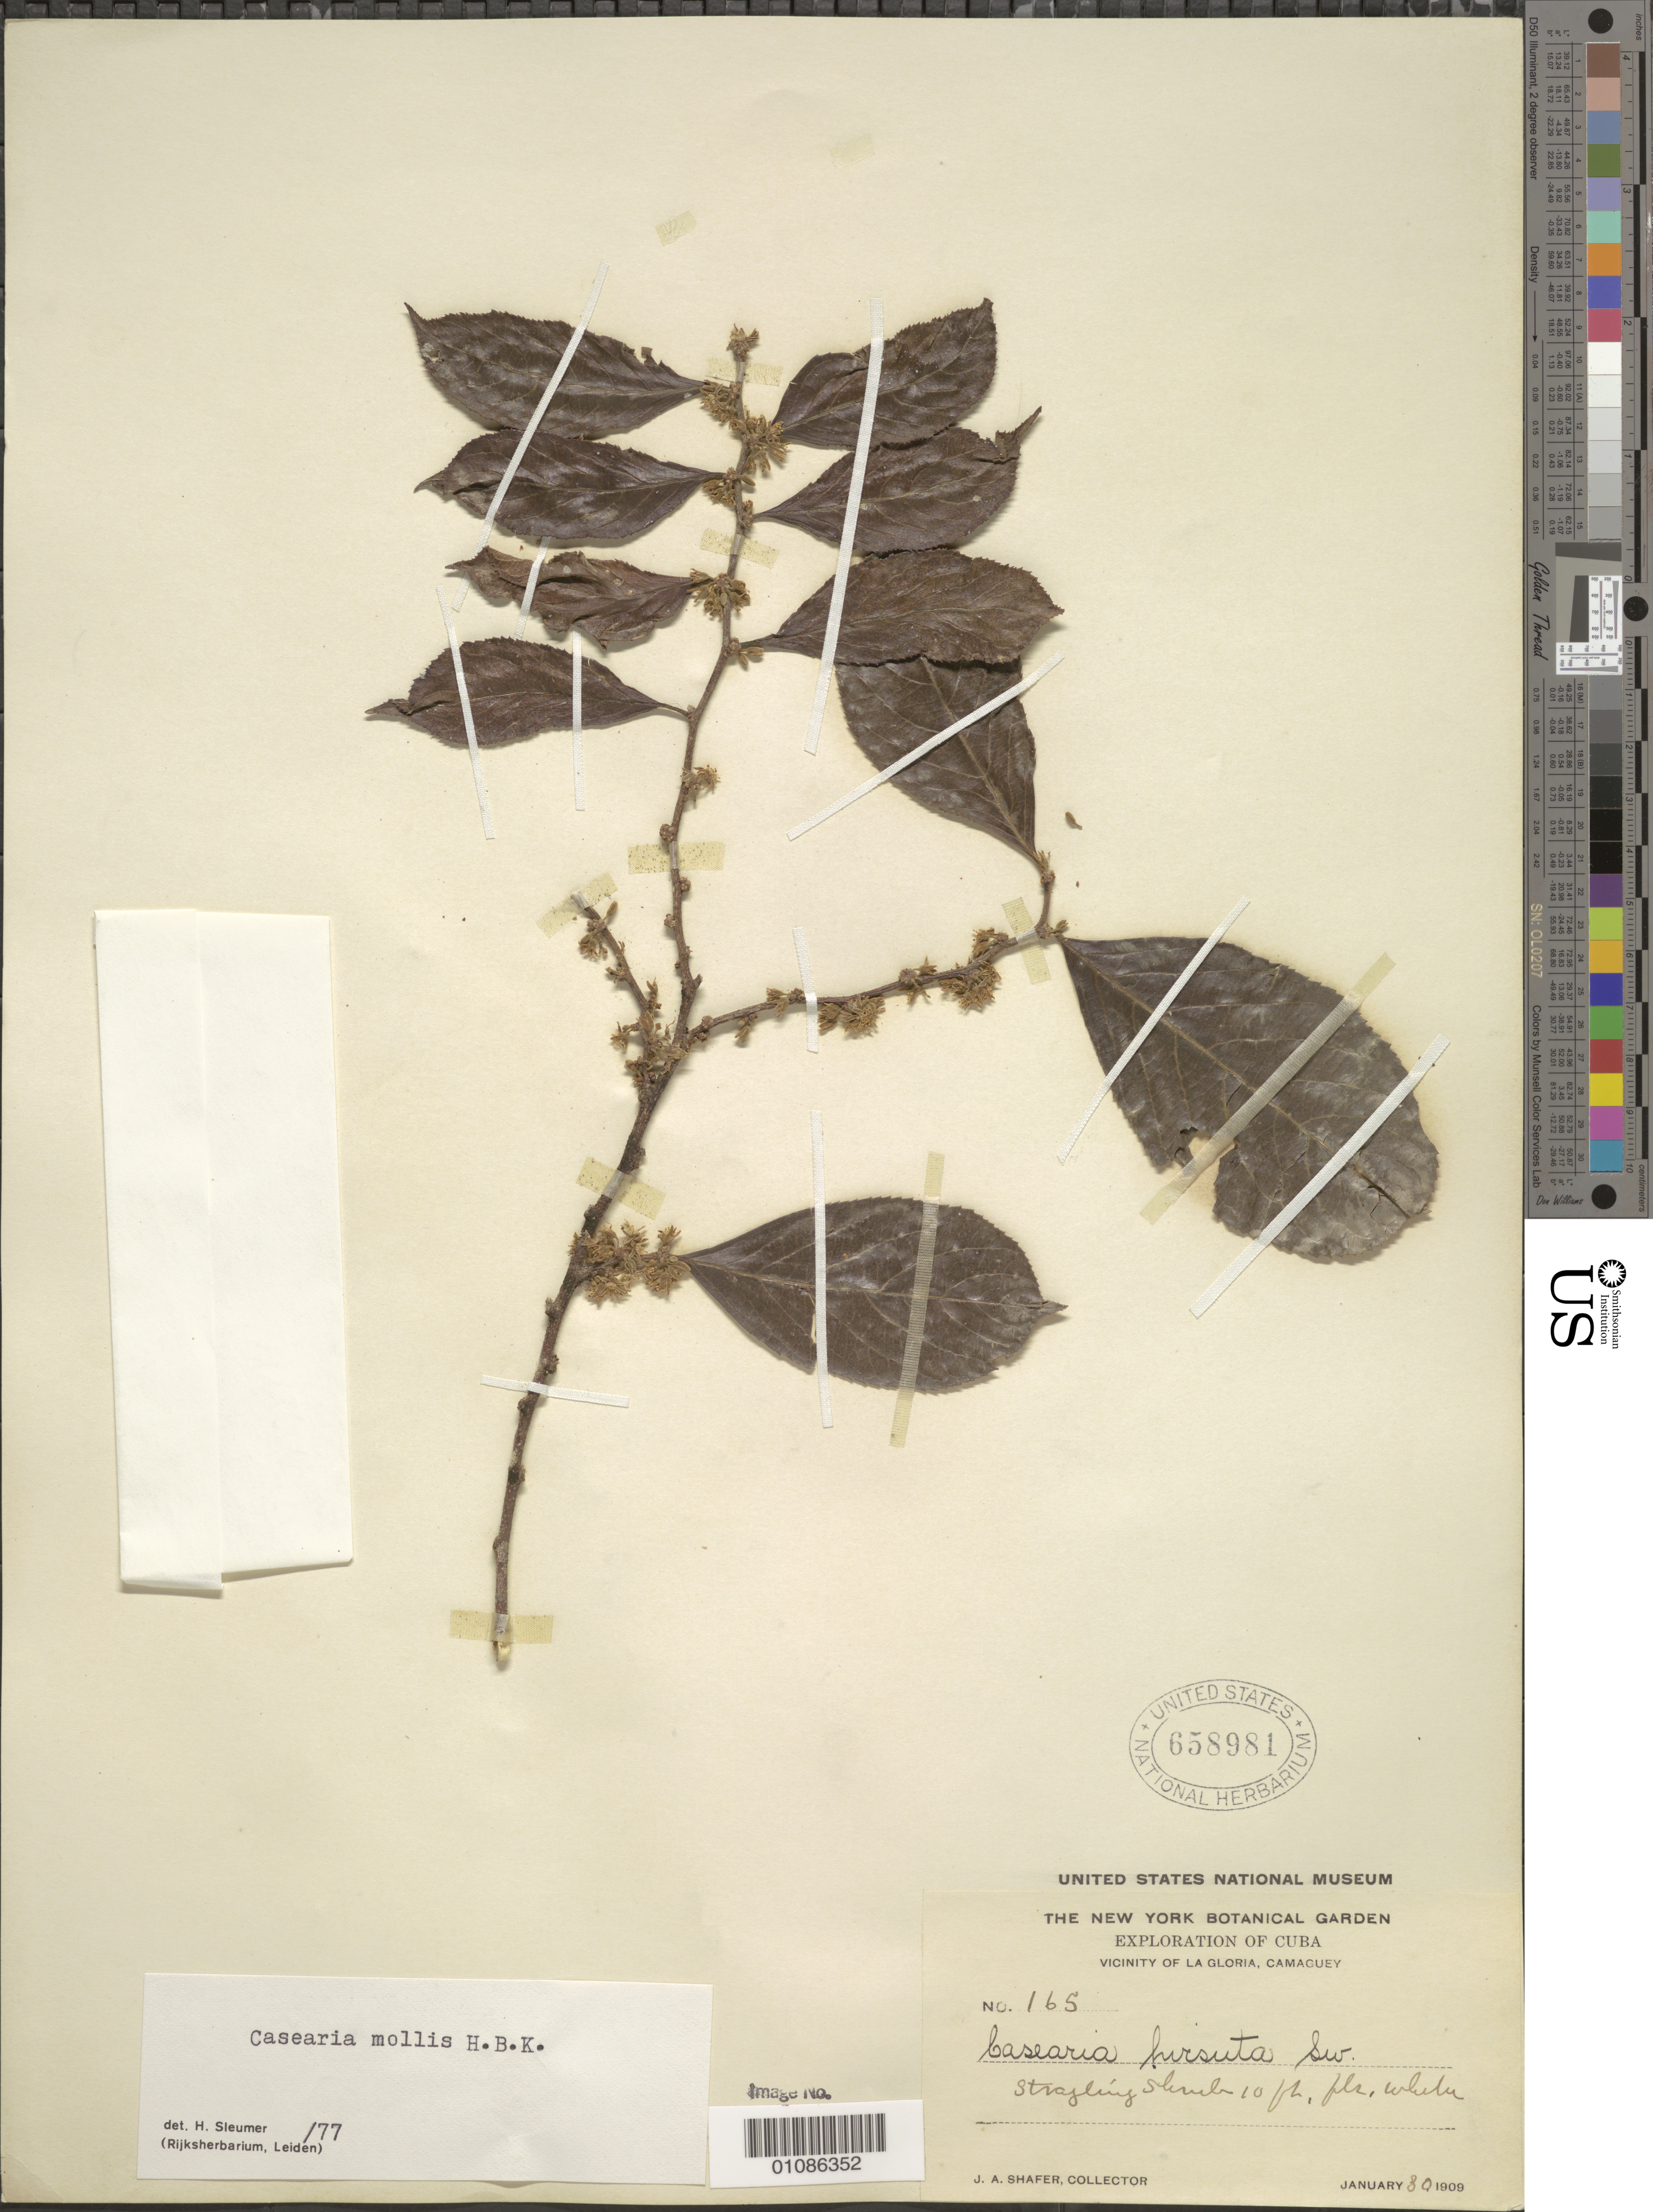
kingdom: Plantae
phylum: Tracheophyta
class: Magnoliopsida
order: Malpighiales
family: Salicaceae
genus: Casearia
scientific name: Casearia mollis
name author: Kunth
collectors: J. A. Shafer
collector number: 165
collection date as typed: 08 Jan 1909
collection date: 1909-01-08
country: Cuba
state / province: Camagüey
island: Cuba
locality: Camagüey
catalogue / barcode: US 658981